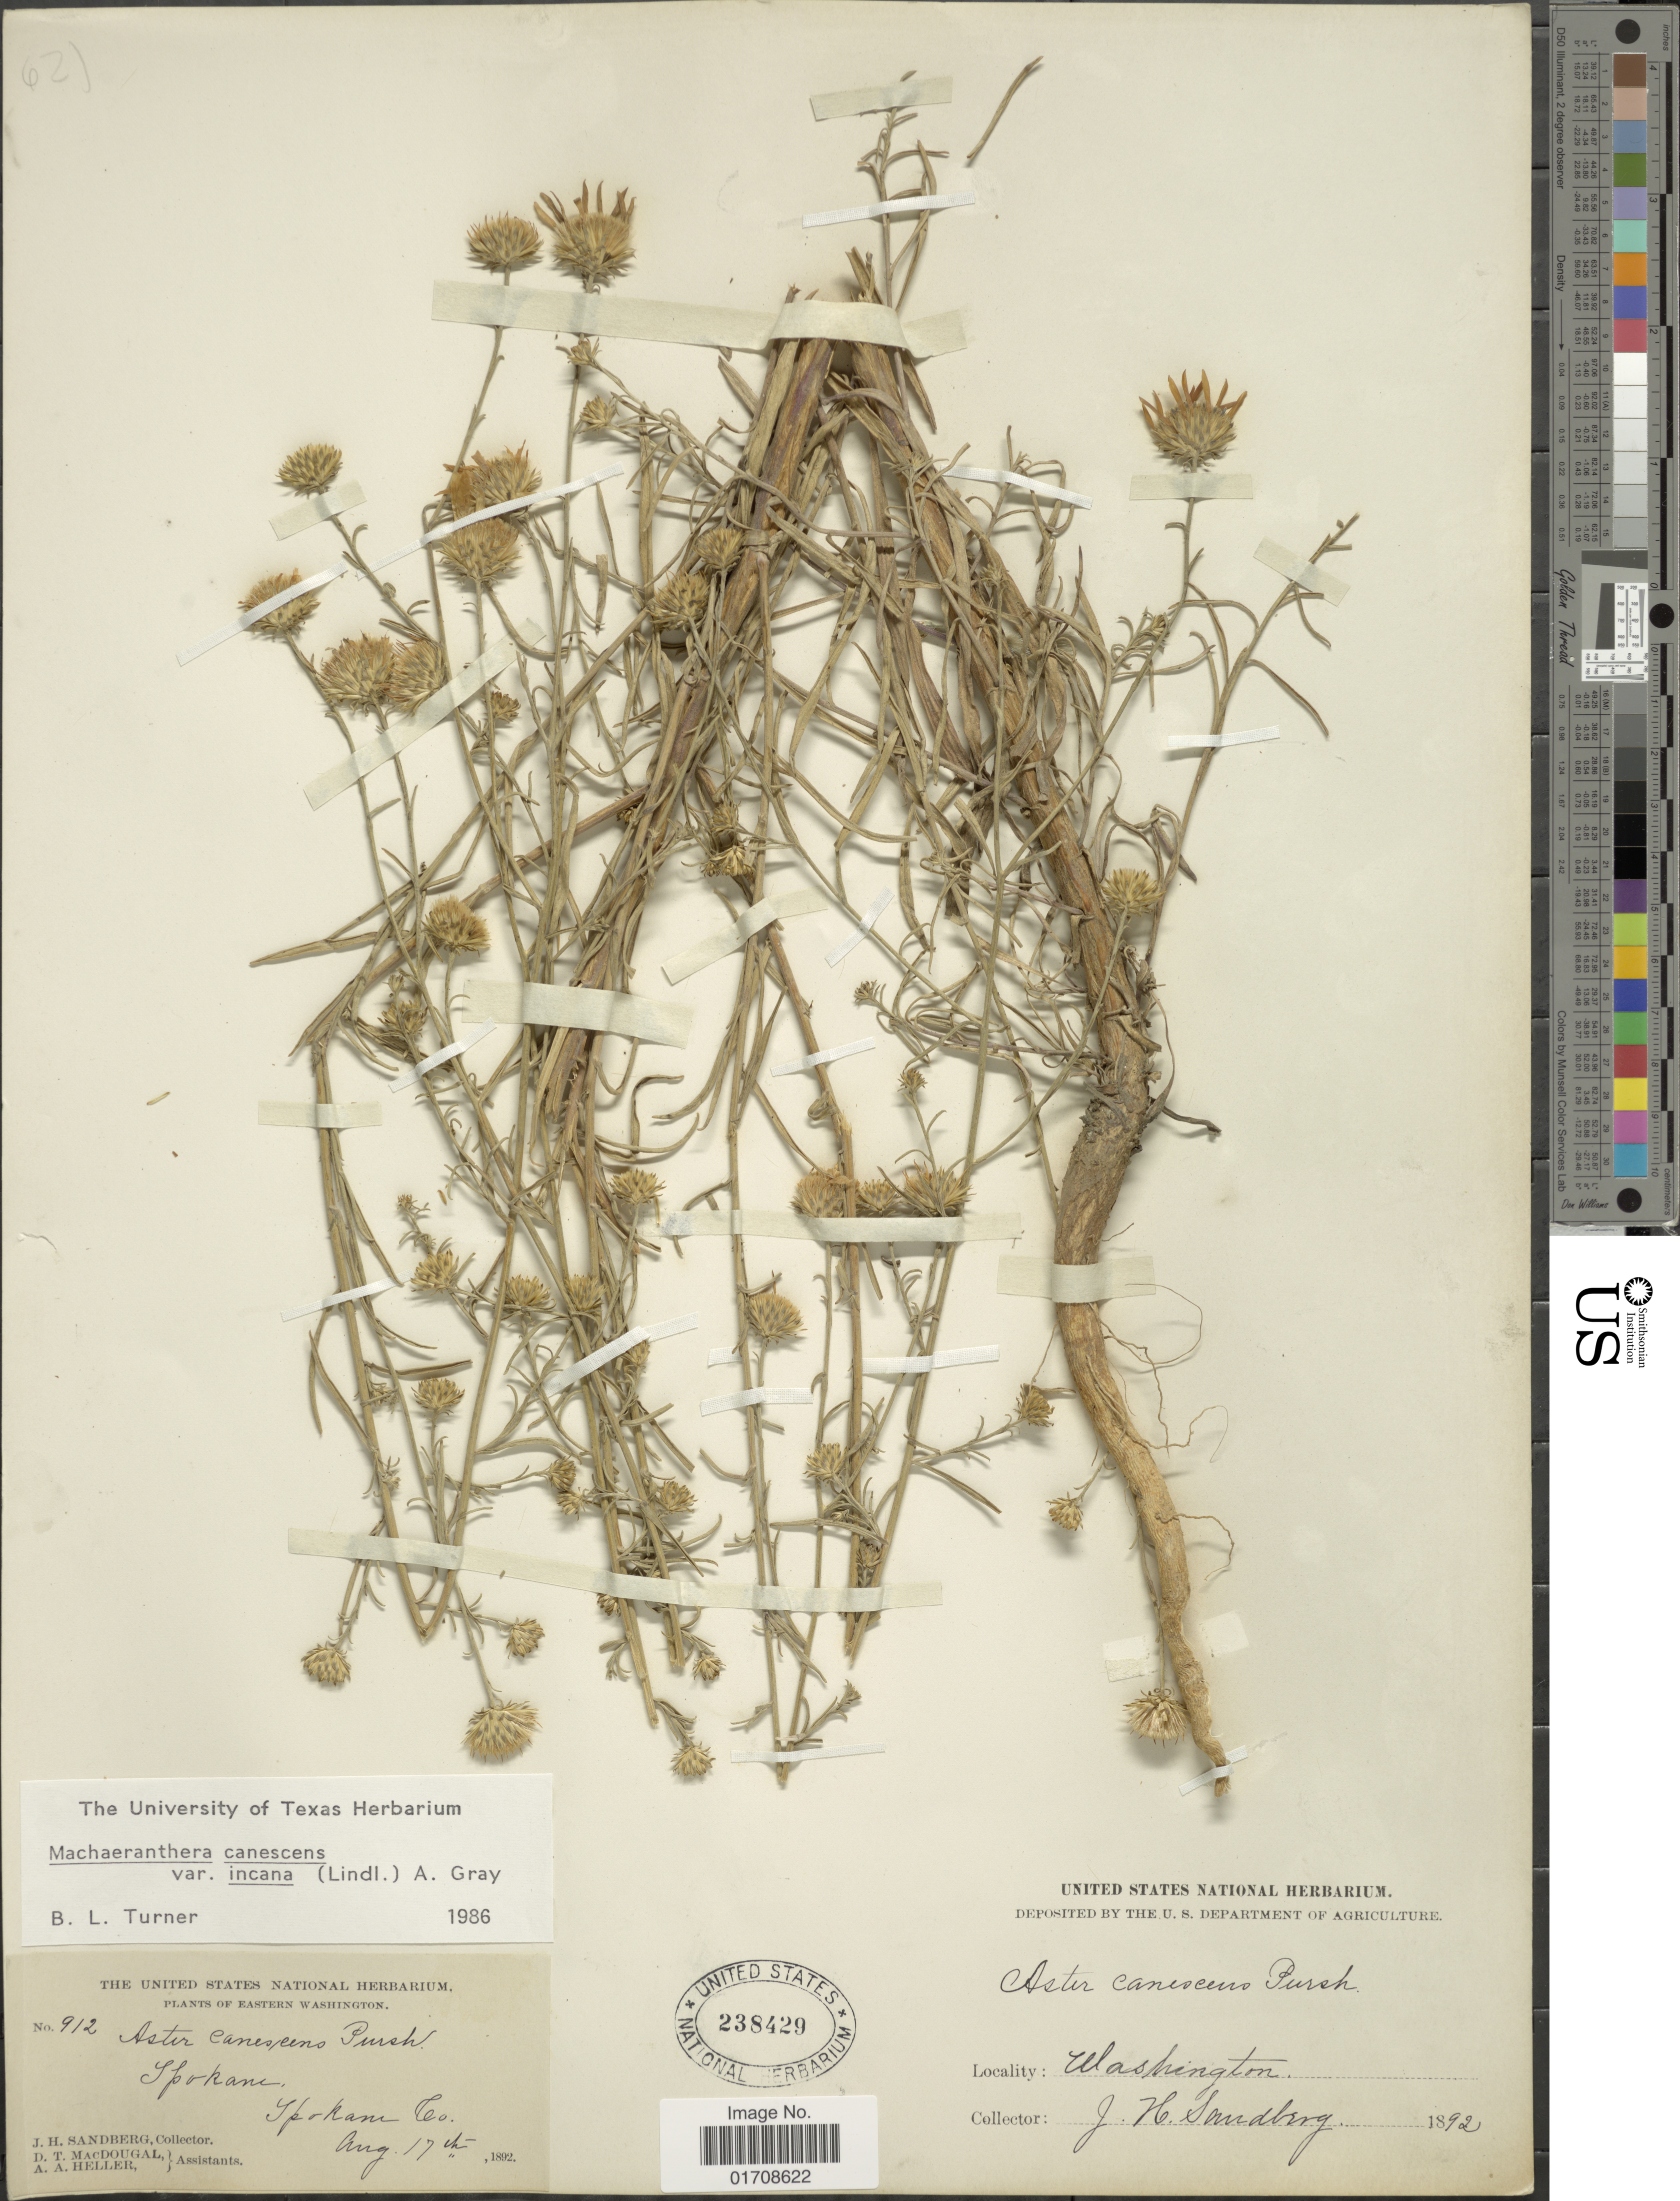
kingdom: Plantae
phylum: Tracheophyta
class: Magnoliopsida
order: Asterales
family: Asteraceae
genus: Machaeranthera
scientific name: Machaeranthera canescens var. incana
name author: (Lindl.) A. Gray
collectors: J. H. Sandberg, D. T. MacDougal & A. A. Heller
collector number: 912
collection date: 1892-08-17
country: United States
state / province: Washington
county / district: Spokane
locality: Eastern Washington, Spokane, Spokane Co.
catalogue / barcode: US 238429